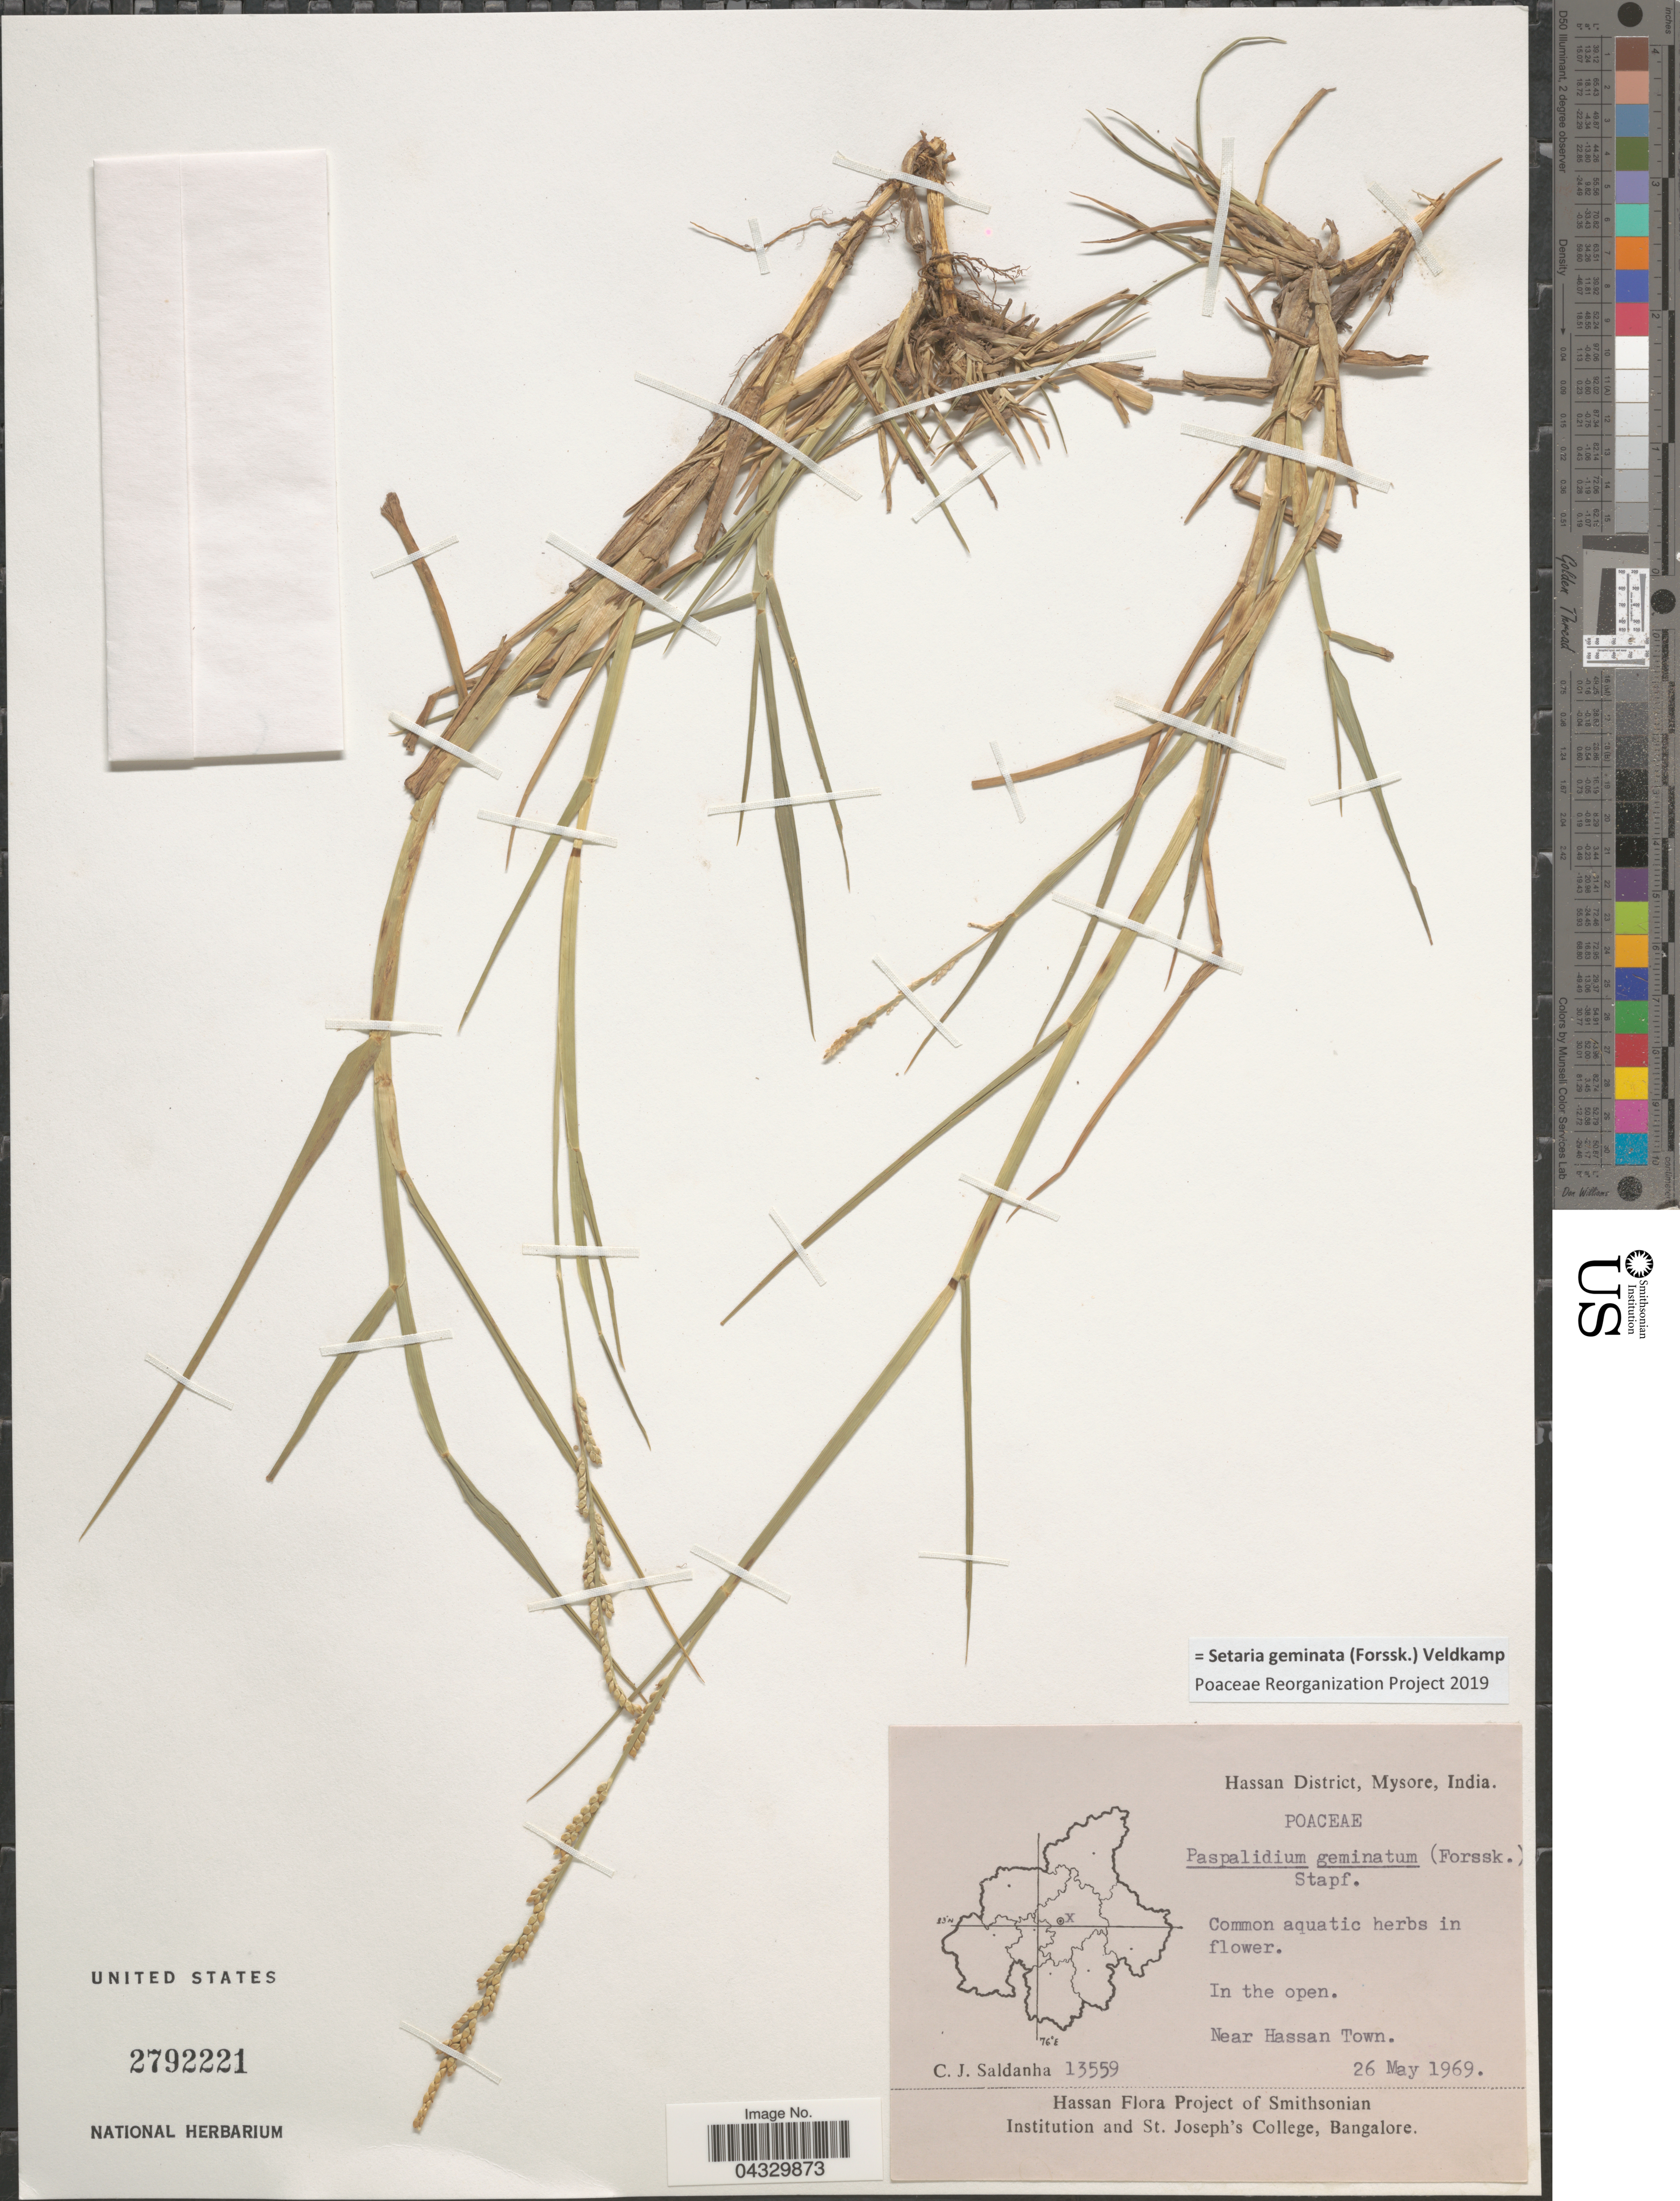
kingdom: Plantae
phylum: Tracheophyta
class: Liliopsida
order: Poales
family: Poaceae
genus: Setaria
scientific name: Setaria geminata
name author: (Forssk.) Veldkamp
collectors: C. J. Saldanha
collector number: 13559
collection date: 1969-05-26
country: India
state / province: Karnataka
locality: Hassan District, Mysore. Near Hassan Town.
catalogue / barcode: US 2792221